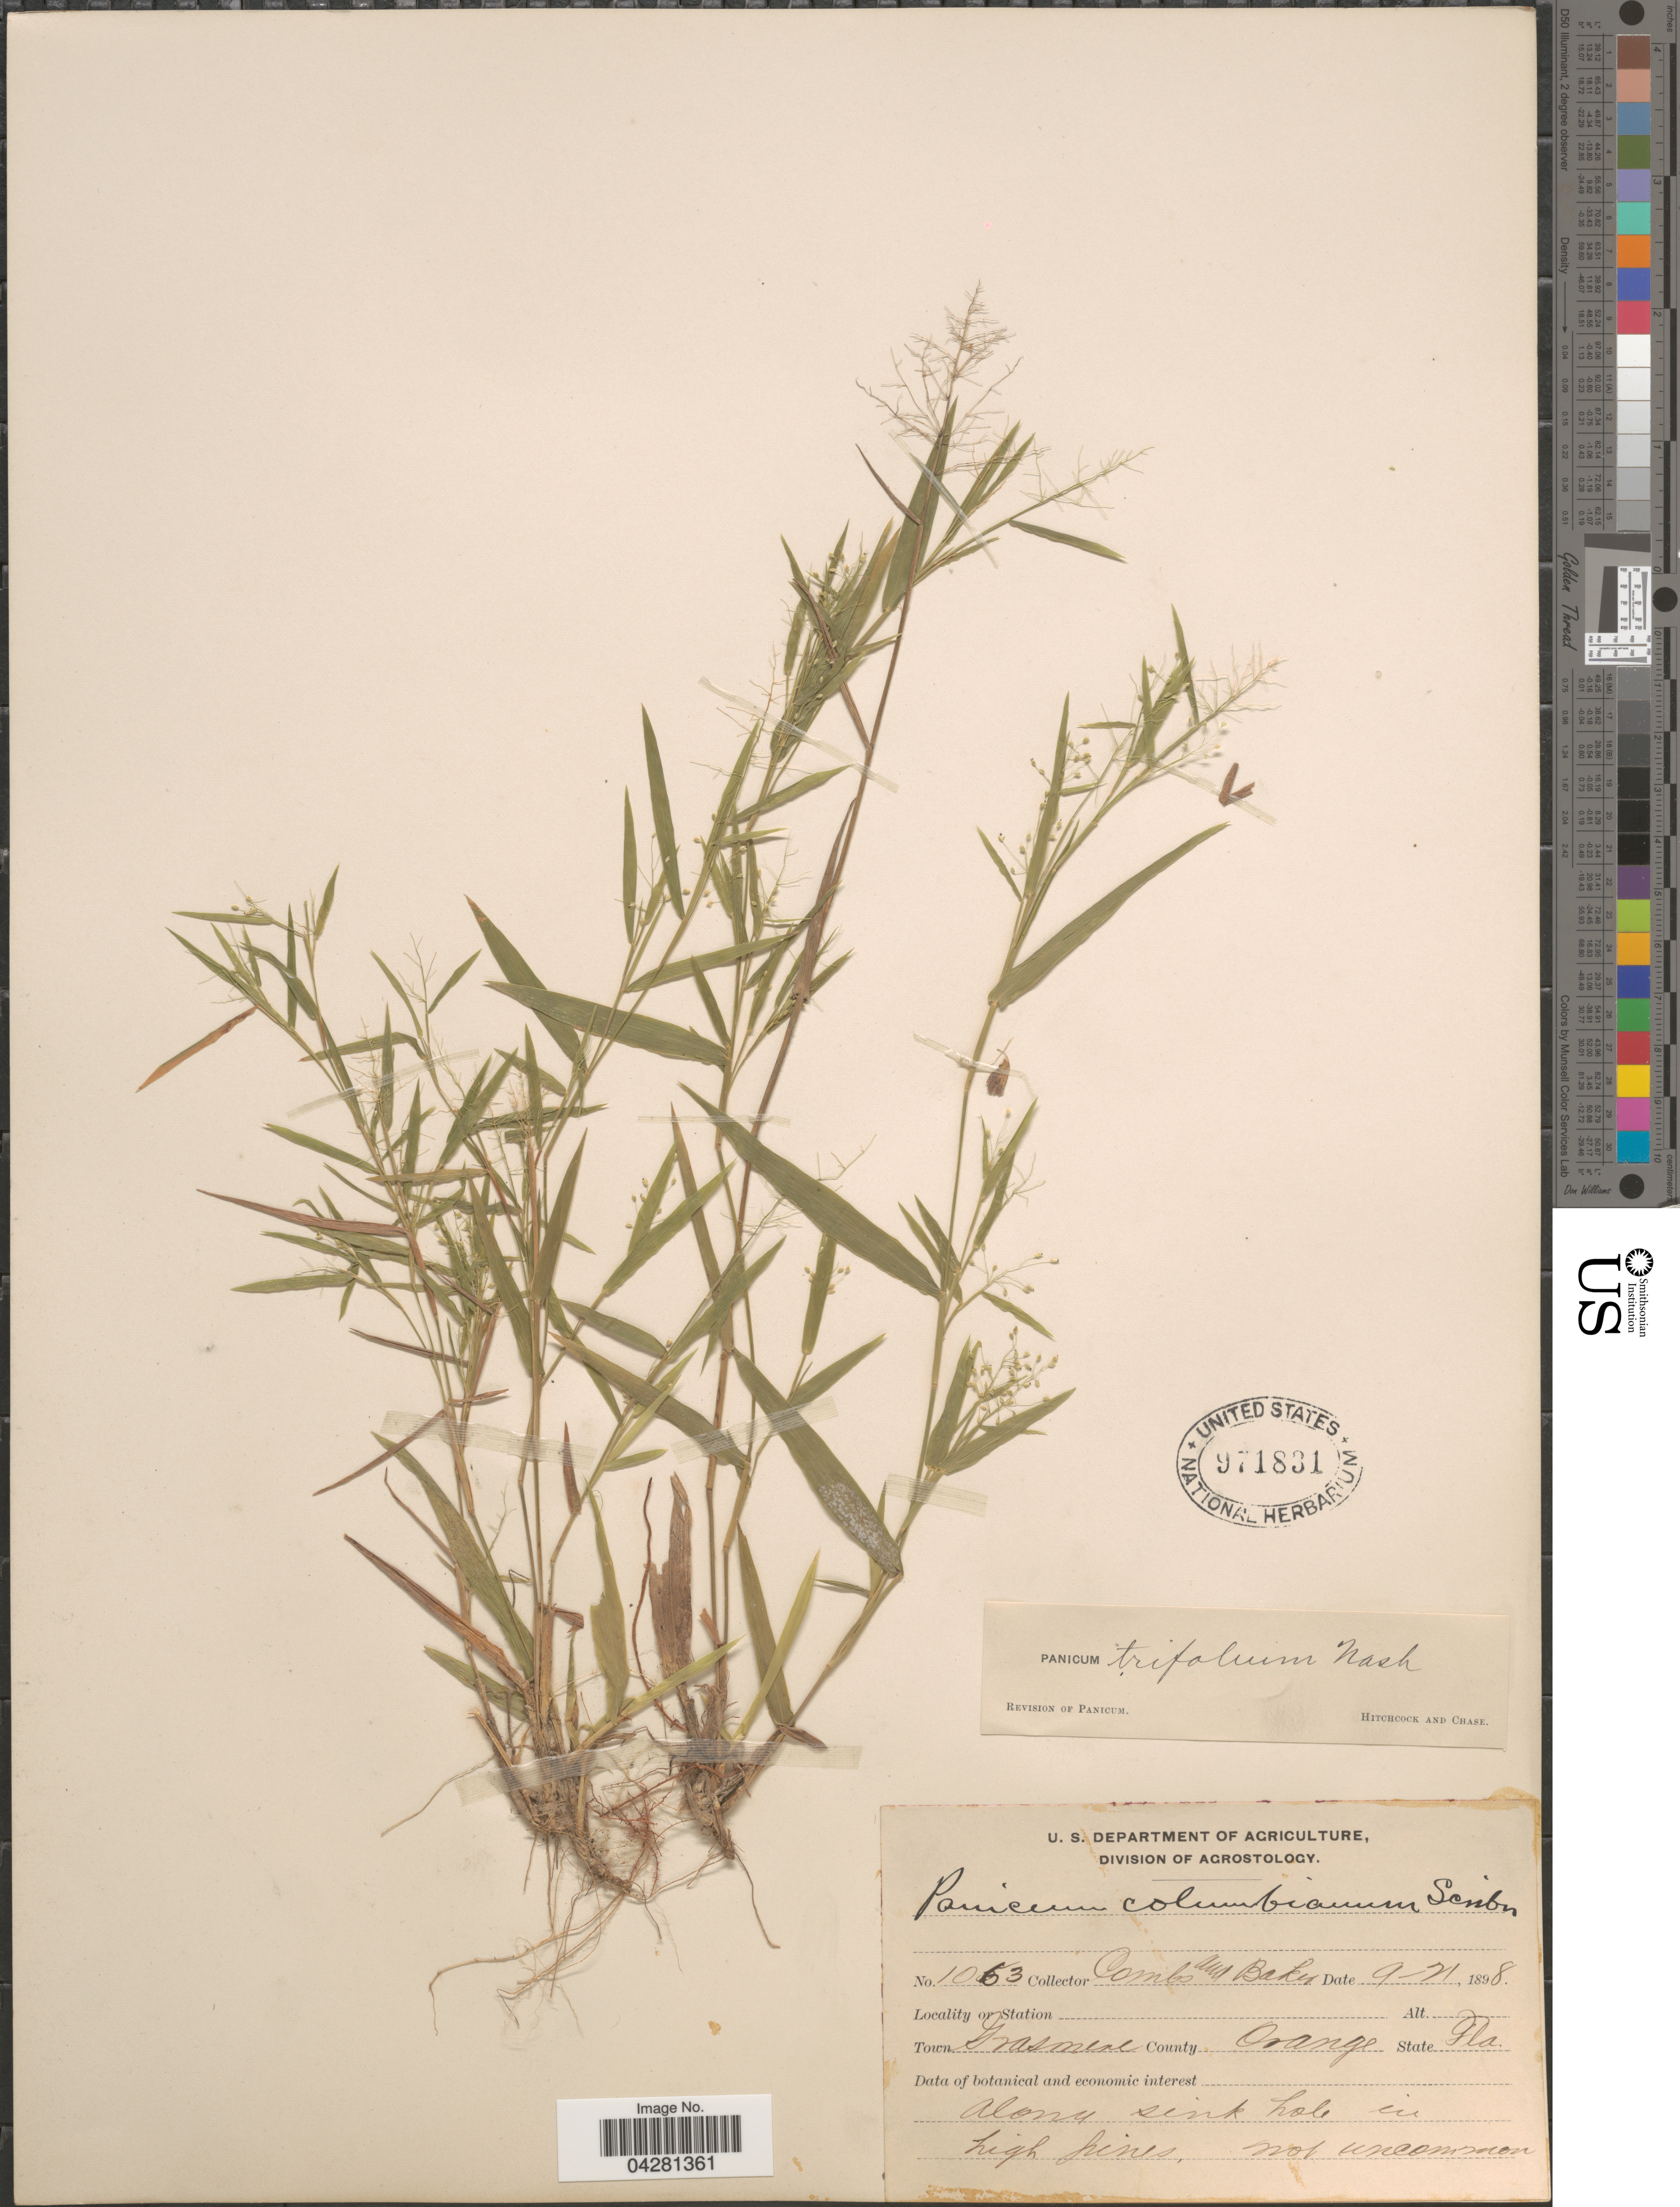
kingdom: Plantae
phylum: Tracheophyta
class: Liliopsida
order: Poales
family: Poaceae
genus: Dichanthelium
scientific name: Dichanthelium dichotomum var. unciphyllum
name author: (Trin.) Davidse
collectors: -. Combs & -- Baker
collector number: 1063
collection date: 1898-09-21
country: United States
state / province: Florida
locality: Town Grasmere. County Orange.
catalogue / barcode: US 971831